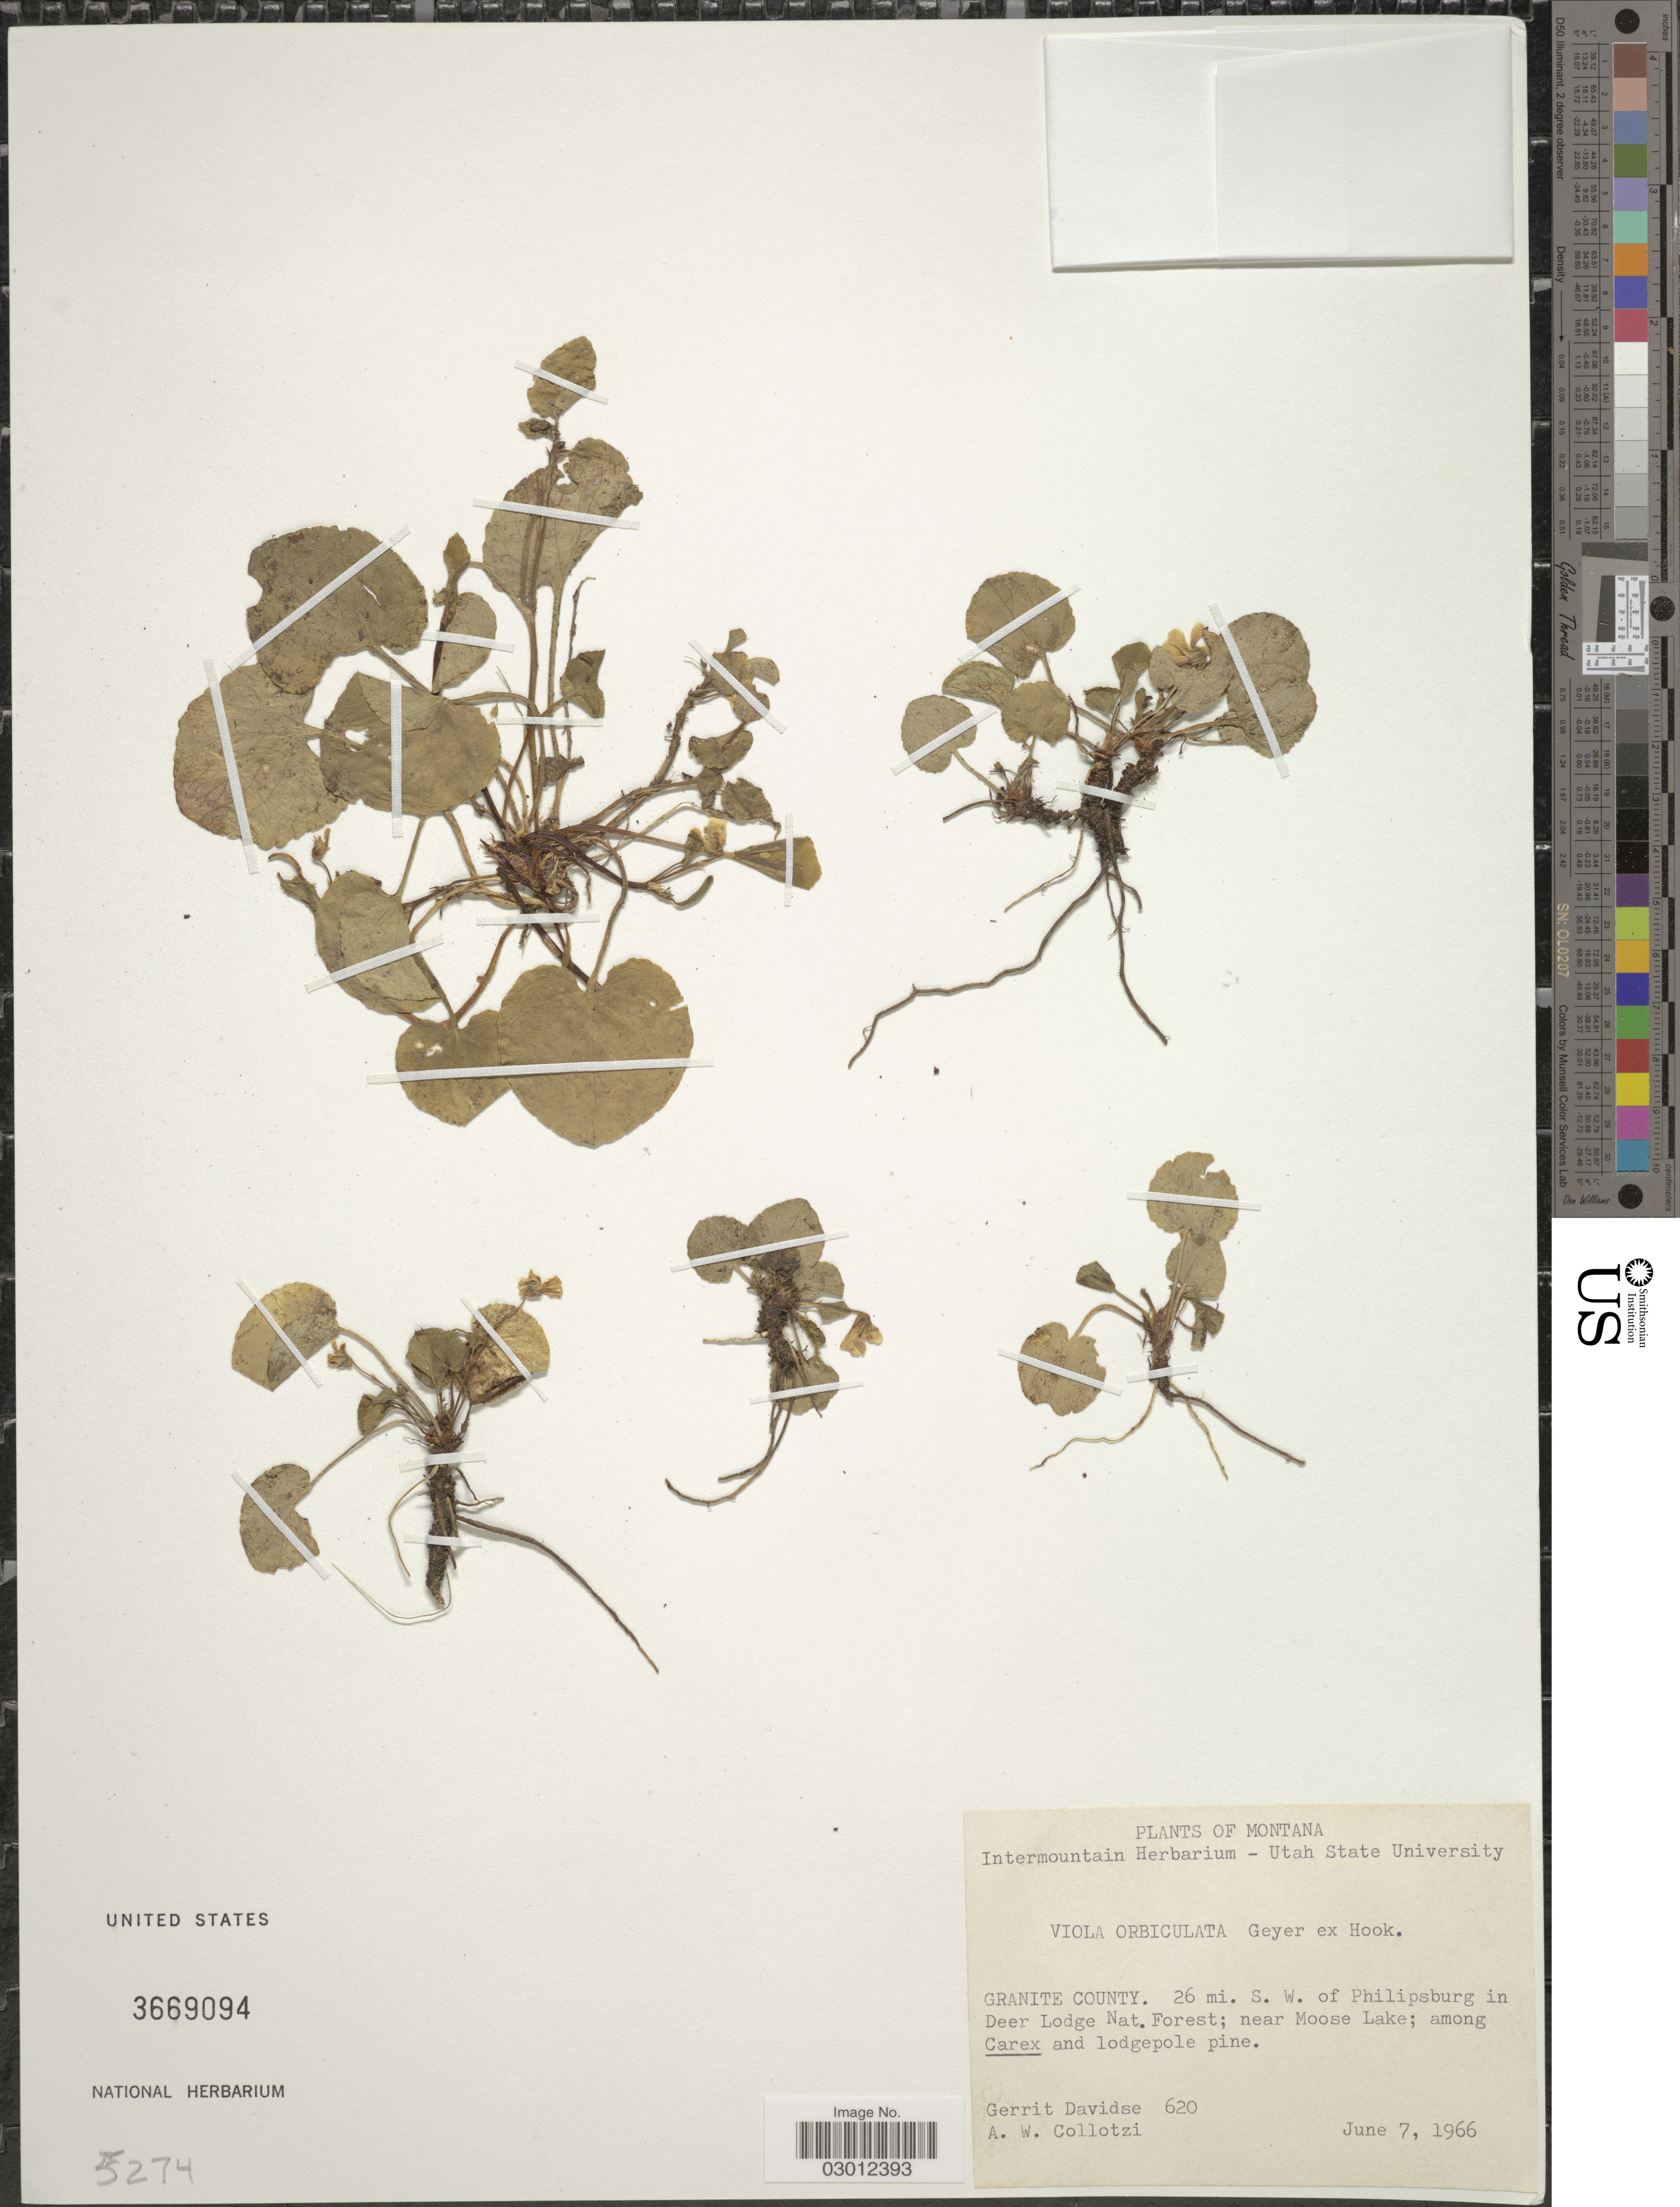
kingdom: Plantae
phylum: Tracheophyta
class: Magnoliopsida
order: Malpighiales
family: Violaceae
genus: Viola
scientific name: Viola orbiculata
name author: Geyer ex Hook.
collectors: G. Davidse & A. W. Collotzi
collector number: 620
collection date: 1966-06-07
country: United States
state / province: Montana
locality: Granite County. 26 mi. S.W. of Philipsburg in Deer Lodge Nat. Forest; near Moose Lake.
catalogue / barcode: US 3669094